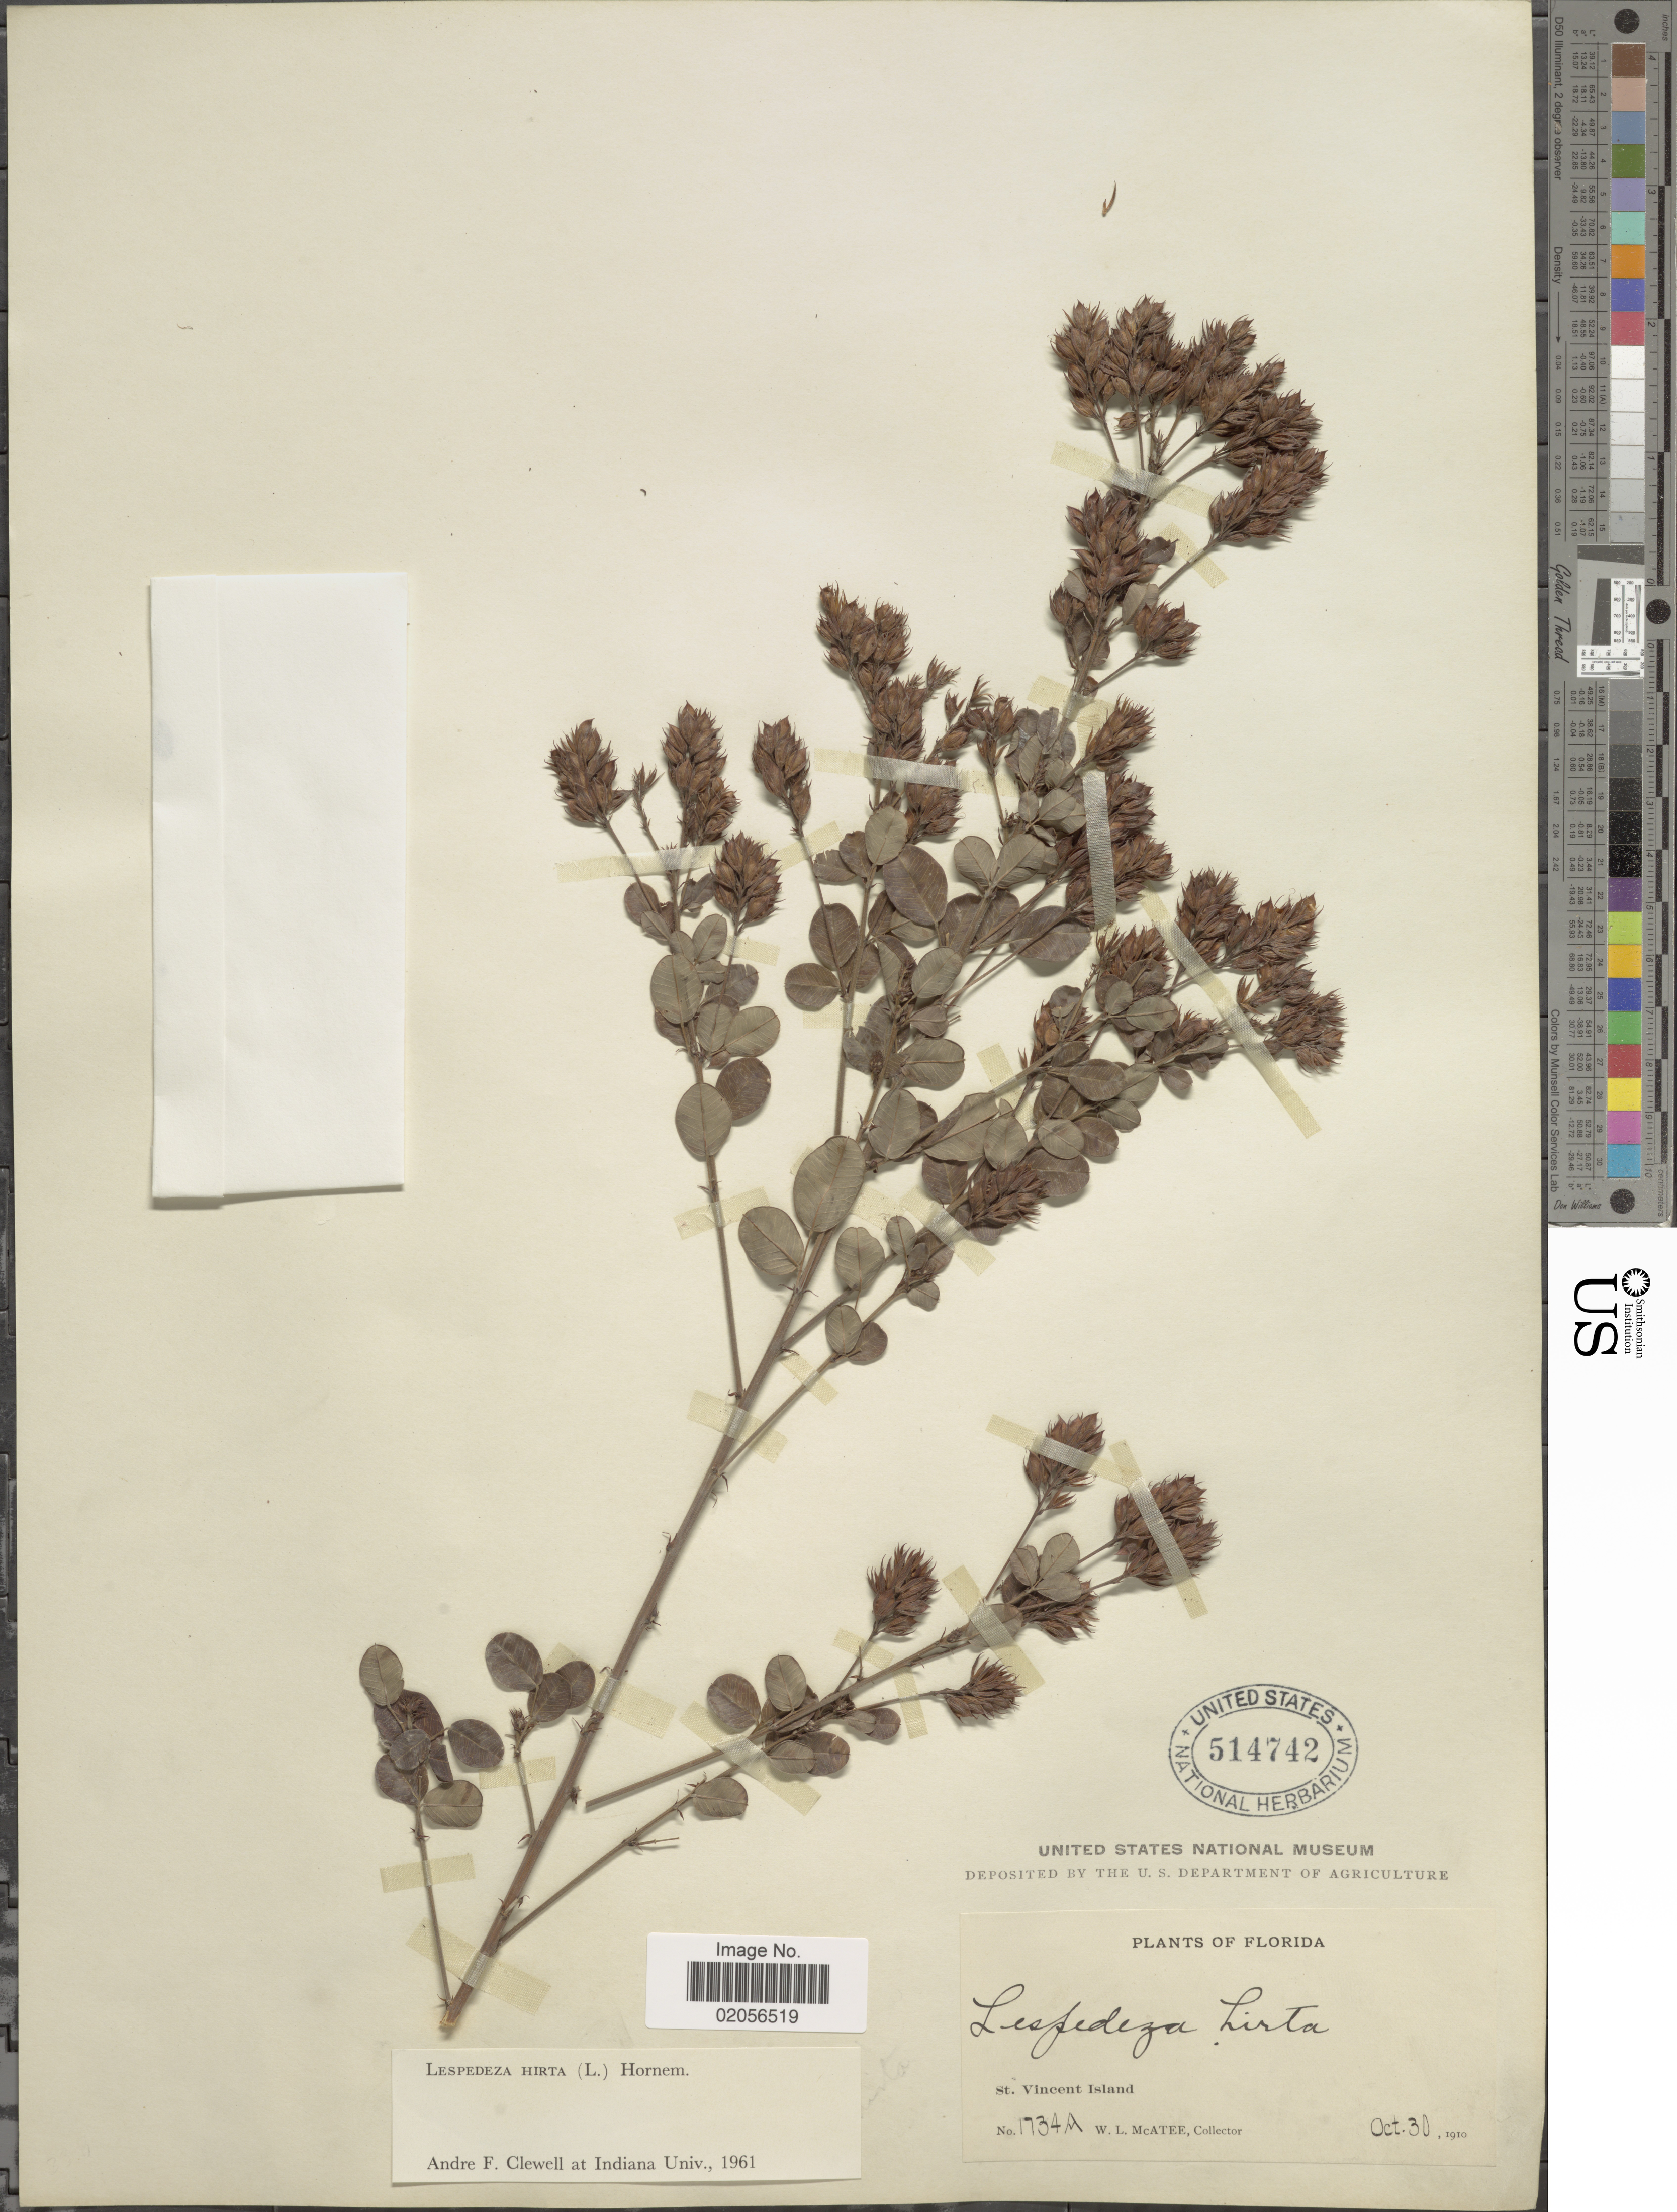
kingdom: Plantae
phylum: Tracheophyta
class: Magnoliopsida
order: Fabales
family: Fabaceae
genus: Lespedeza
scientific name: Lespedeza hirta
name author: (L.) Hornem.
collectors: W. McAtee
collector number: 1734A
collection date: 1910-10-30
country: United States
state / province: Florida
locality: St Vincent Island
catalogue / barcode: US 514742